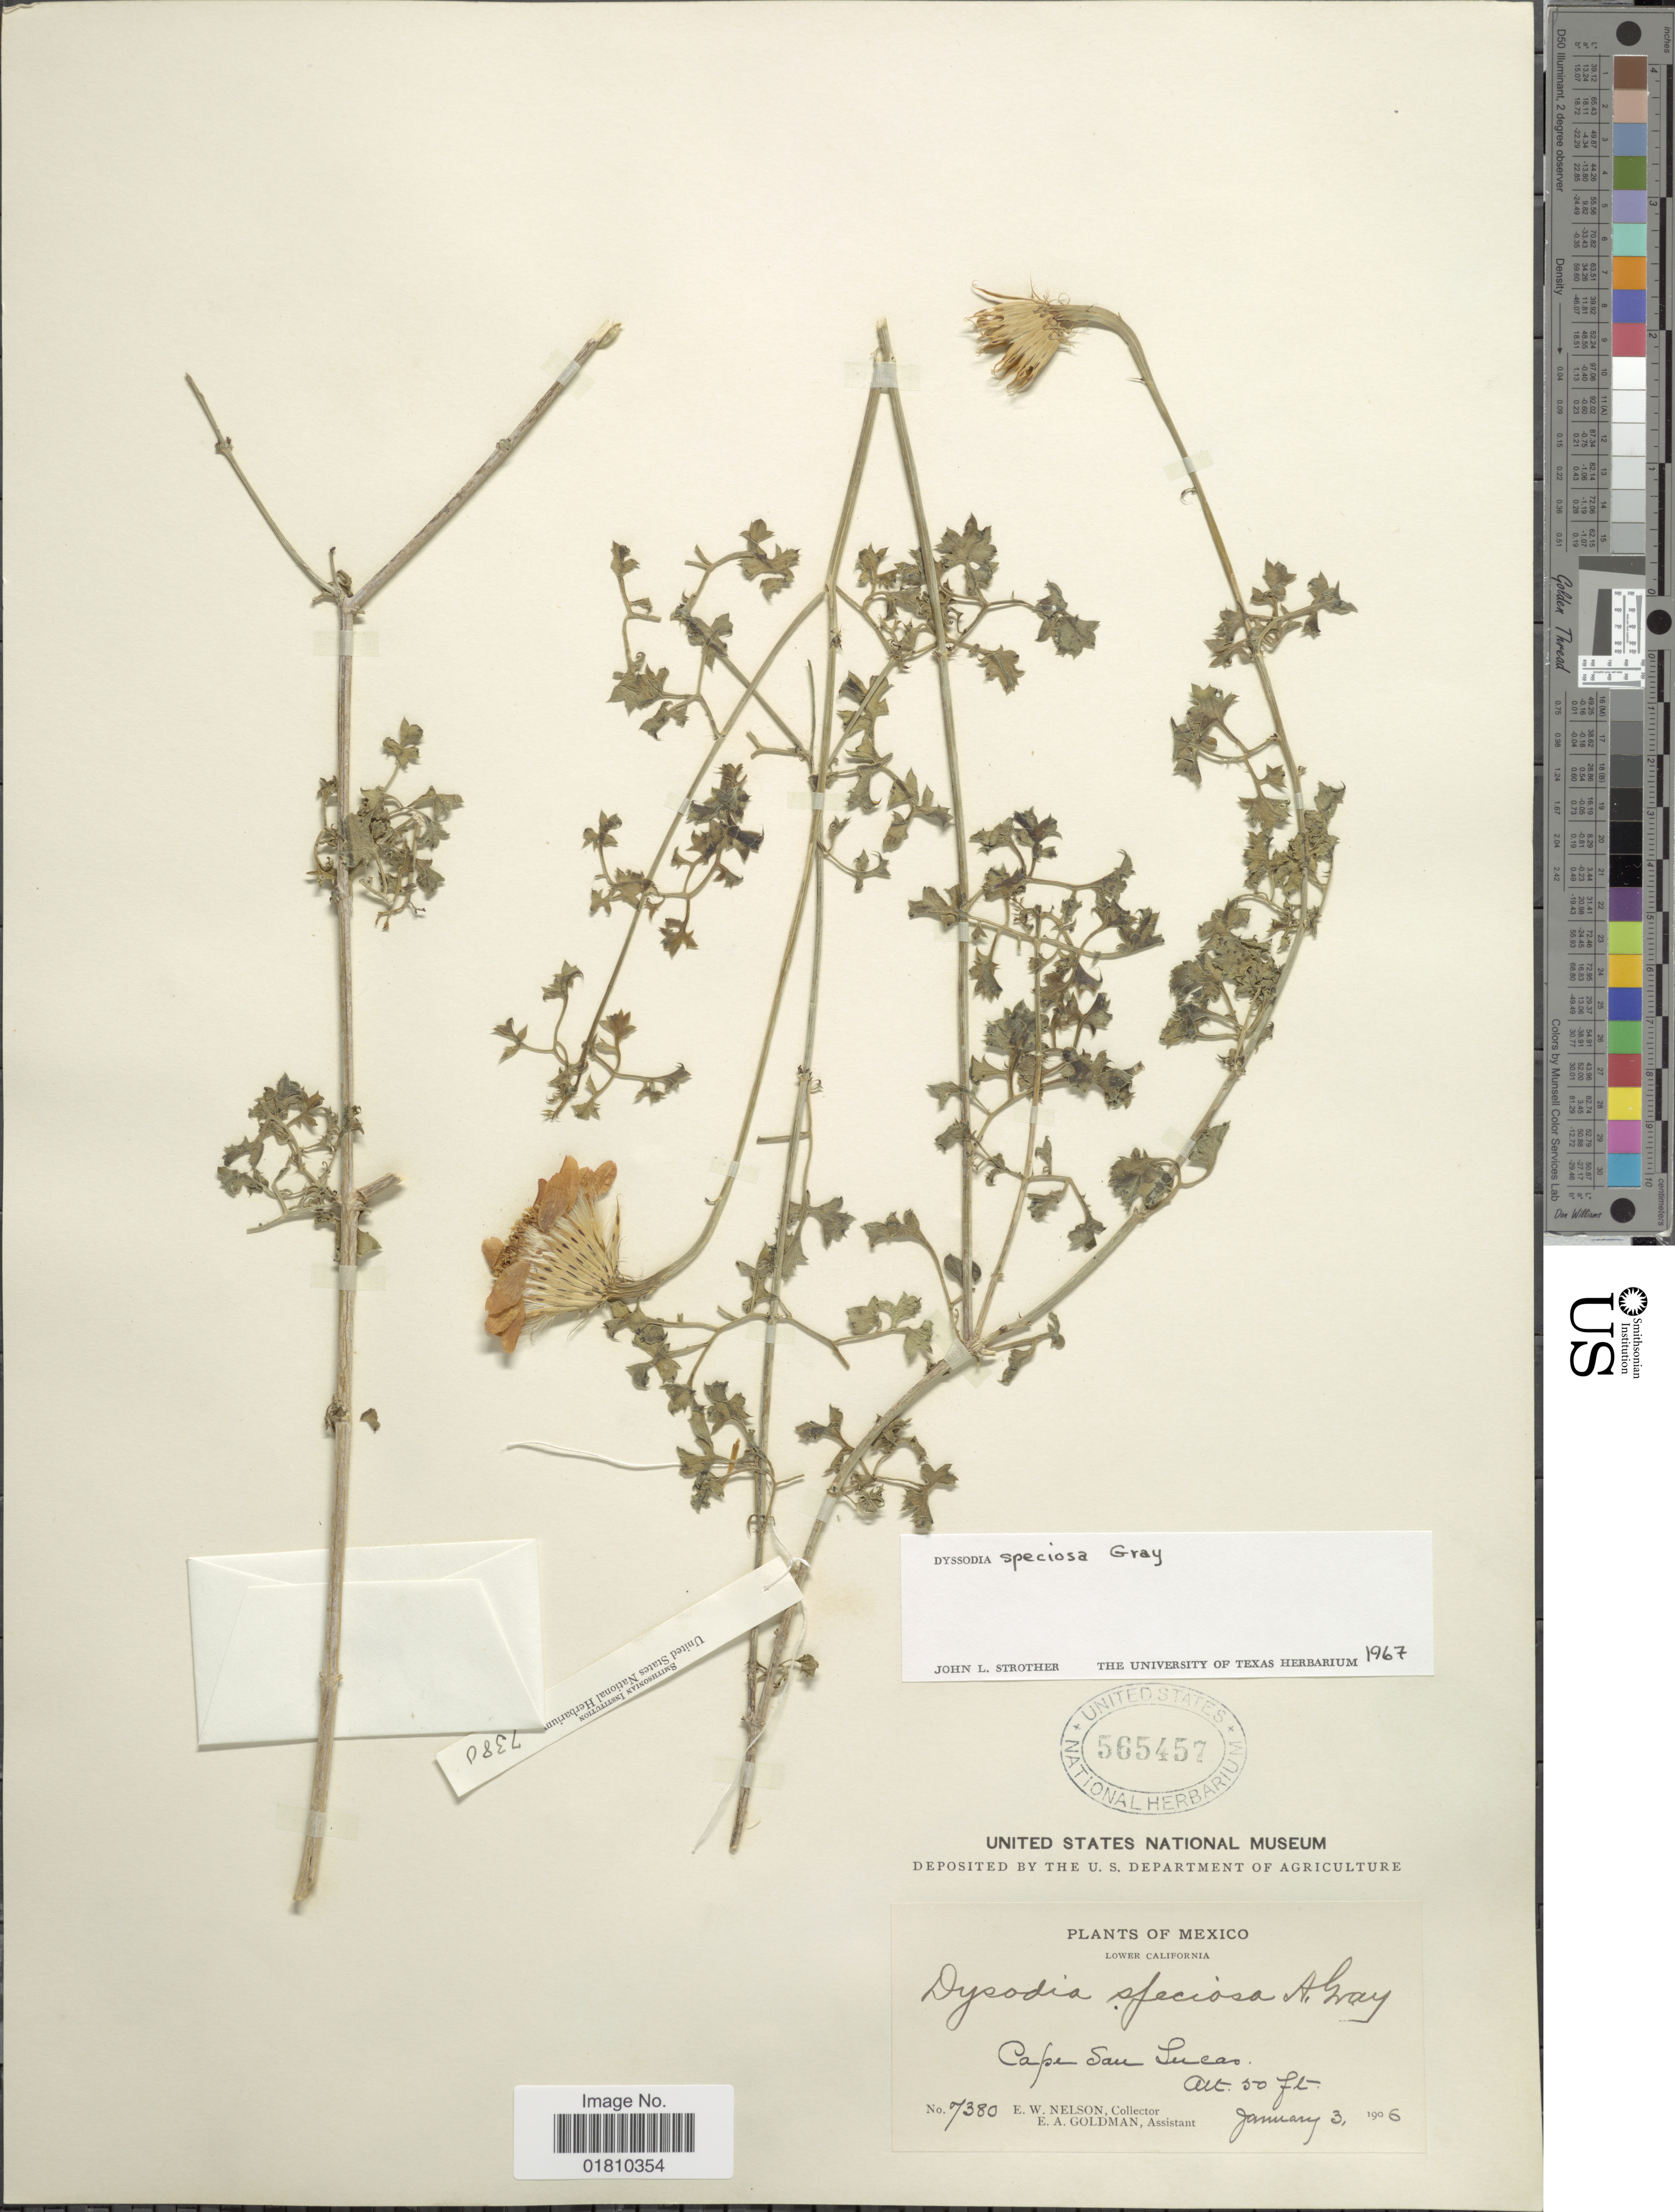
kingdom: Plantae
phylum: Tracheophyta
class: Magnoliopsida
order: Asterales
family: Asteraceae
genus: Adenophyllum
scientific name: Adenophyllum speciosum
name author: (A. Gray) Strother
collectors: E. W. Nelson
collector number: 7380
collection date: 1906-01-03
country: Mexico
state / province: Baja California Sur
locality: Cape San Lucas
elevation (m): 15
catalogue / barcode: US 565457